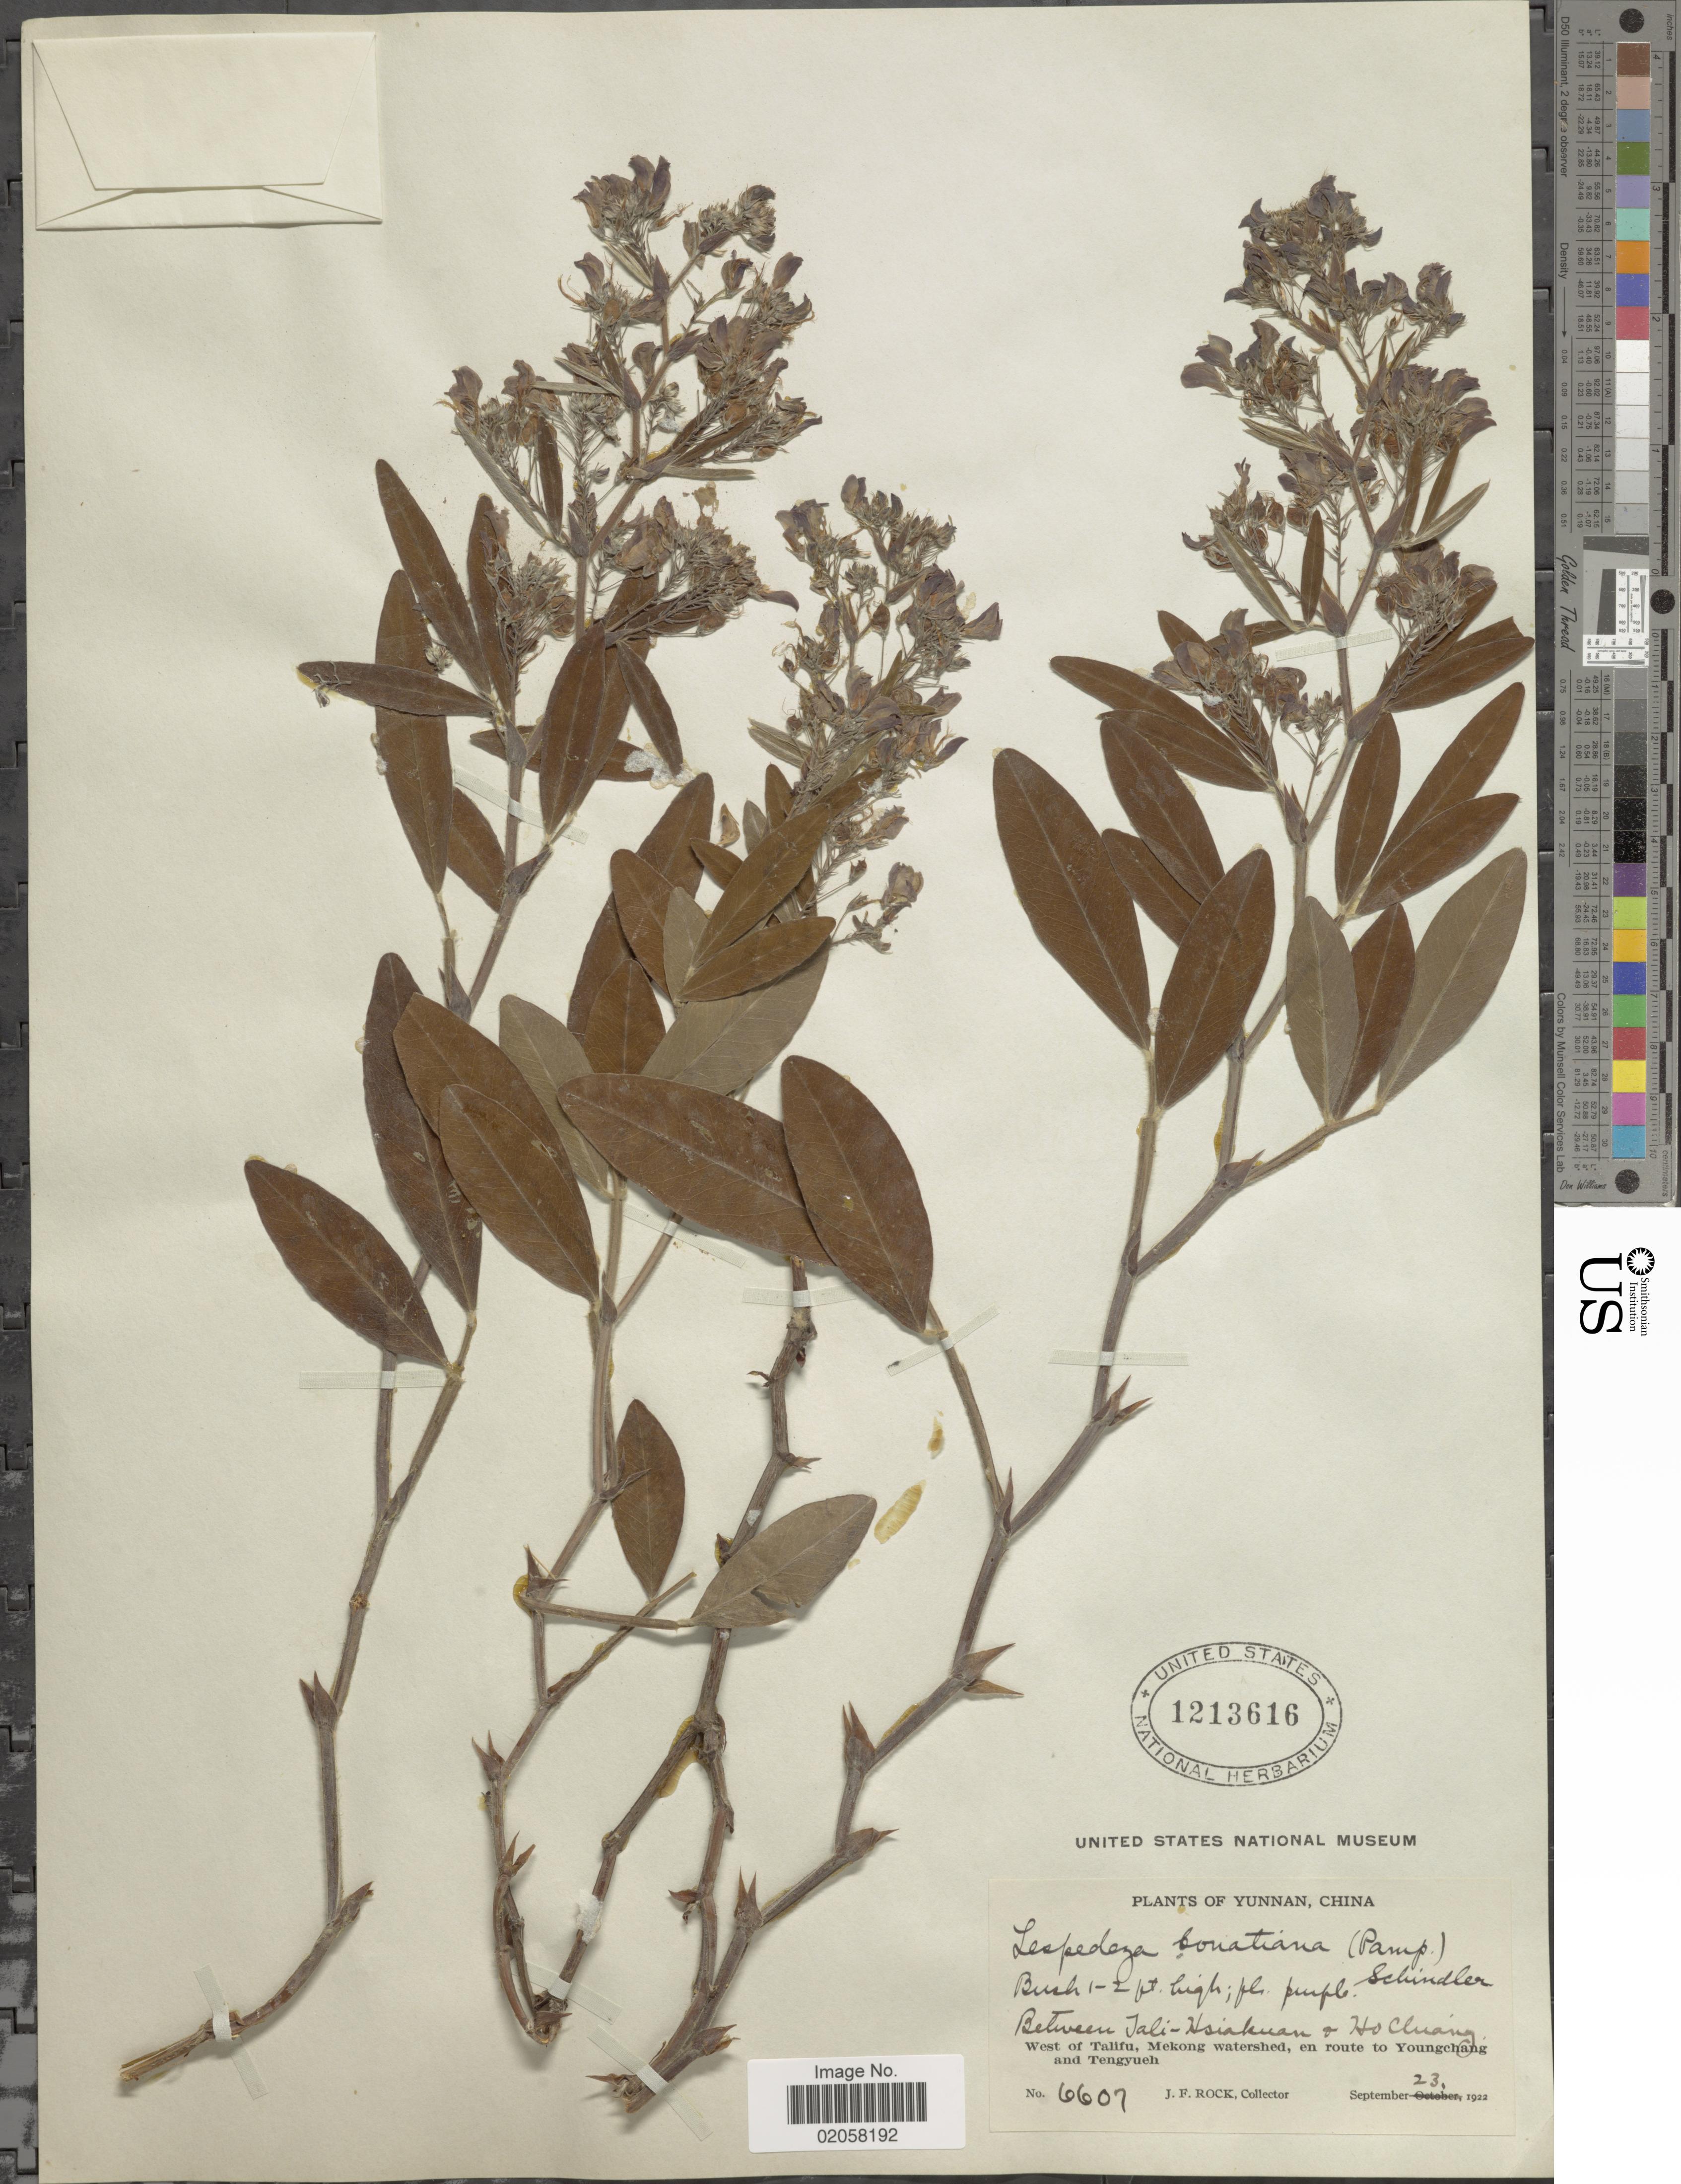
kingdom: Plantae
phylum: Tracheophyta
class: Magnoliopsida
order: Fabales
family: Fabaceae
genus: Campylotropis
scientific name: Campylotropis bonatiana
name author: (Pamp.) Schindl.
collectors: J. Rock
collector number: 6607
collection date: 1922-09-23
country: China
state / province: Yunnan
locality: Between Jali-Hsiakuan & Ho Cluang, West of Talifu, Mekong watershed, en route to Youngchang and Tengyueh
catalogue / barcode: US 1213616